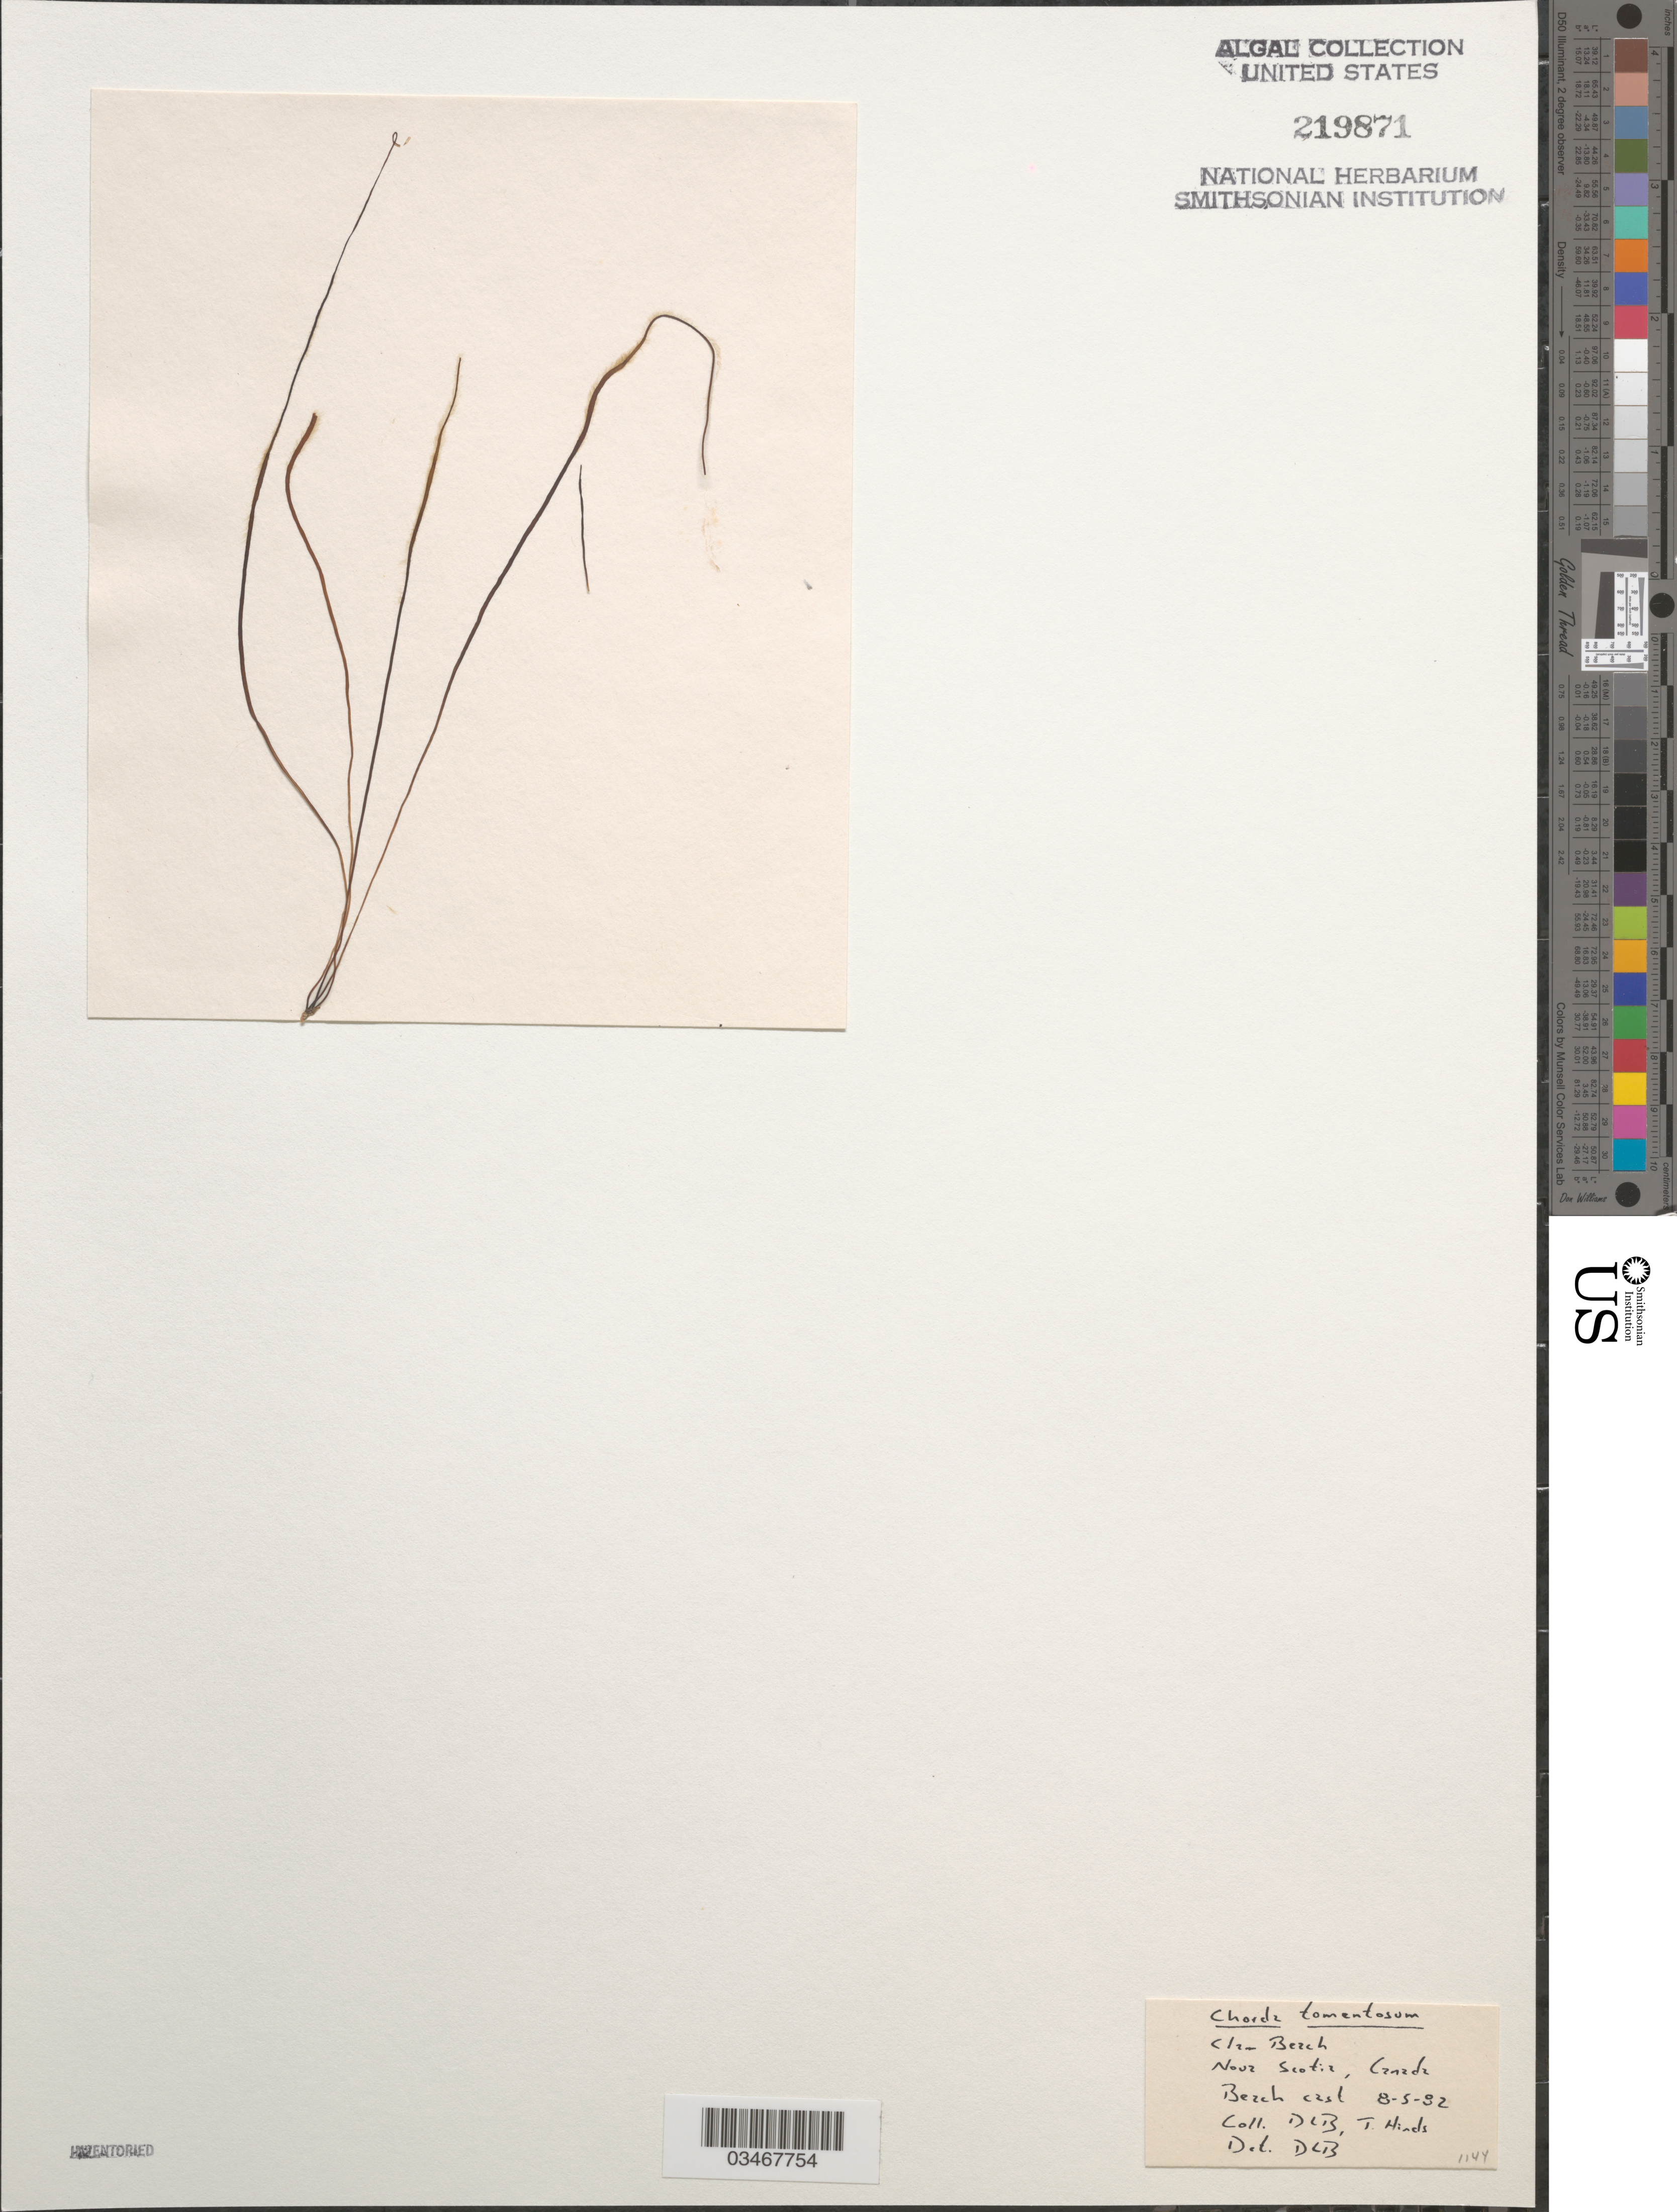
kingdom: Chromista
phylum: Ochrophyta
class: Phaeophyceae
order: Ectocarpales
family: Ectocarpaceae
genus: Spongonema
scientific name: Spongonema tomentosum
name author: (Huds.) Kütz.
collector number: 1144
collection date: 1982-08-05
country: Canada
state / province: Nova Scotia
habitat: Beach cast.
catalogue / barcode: US 219871